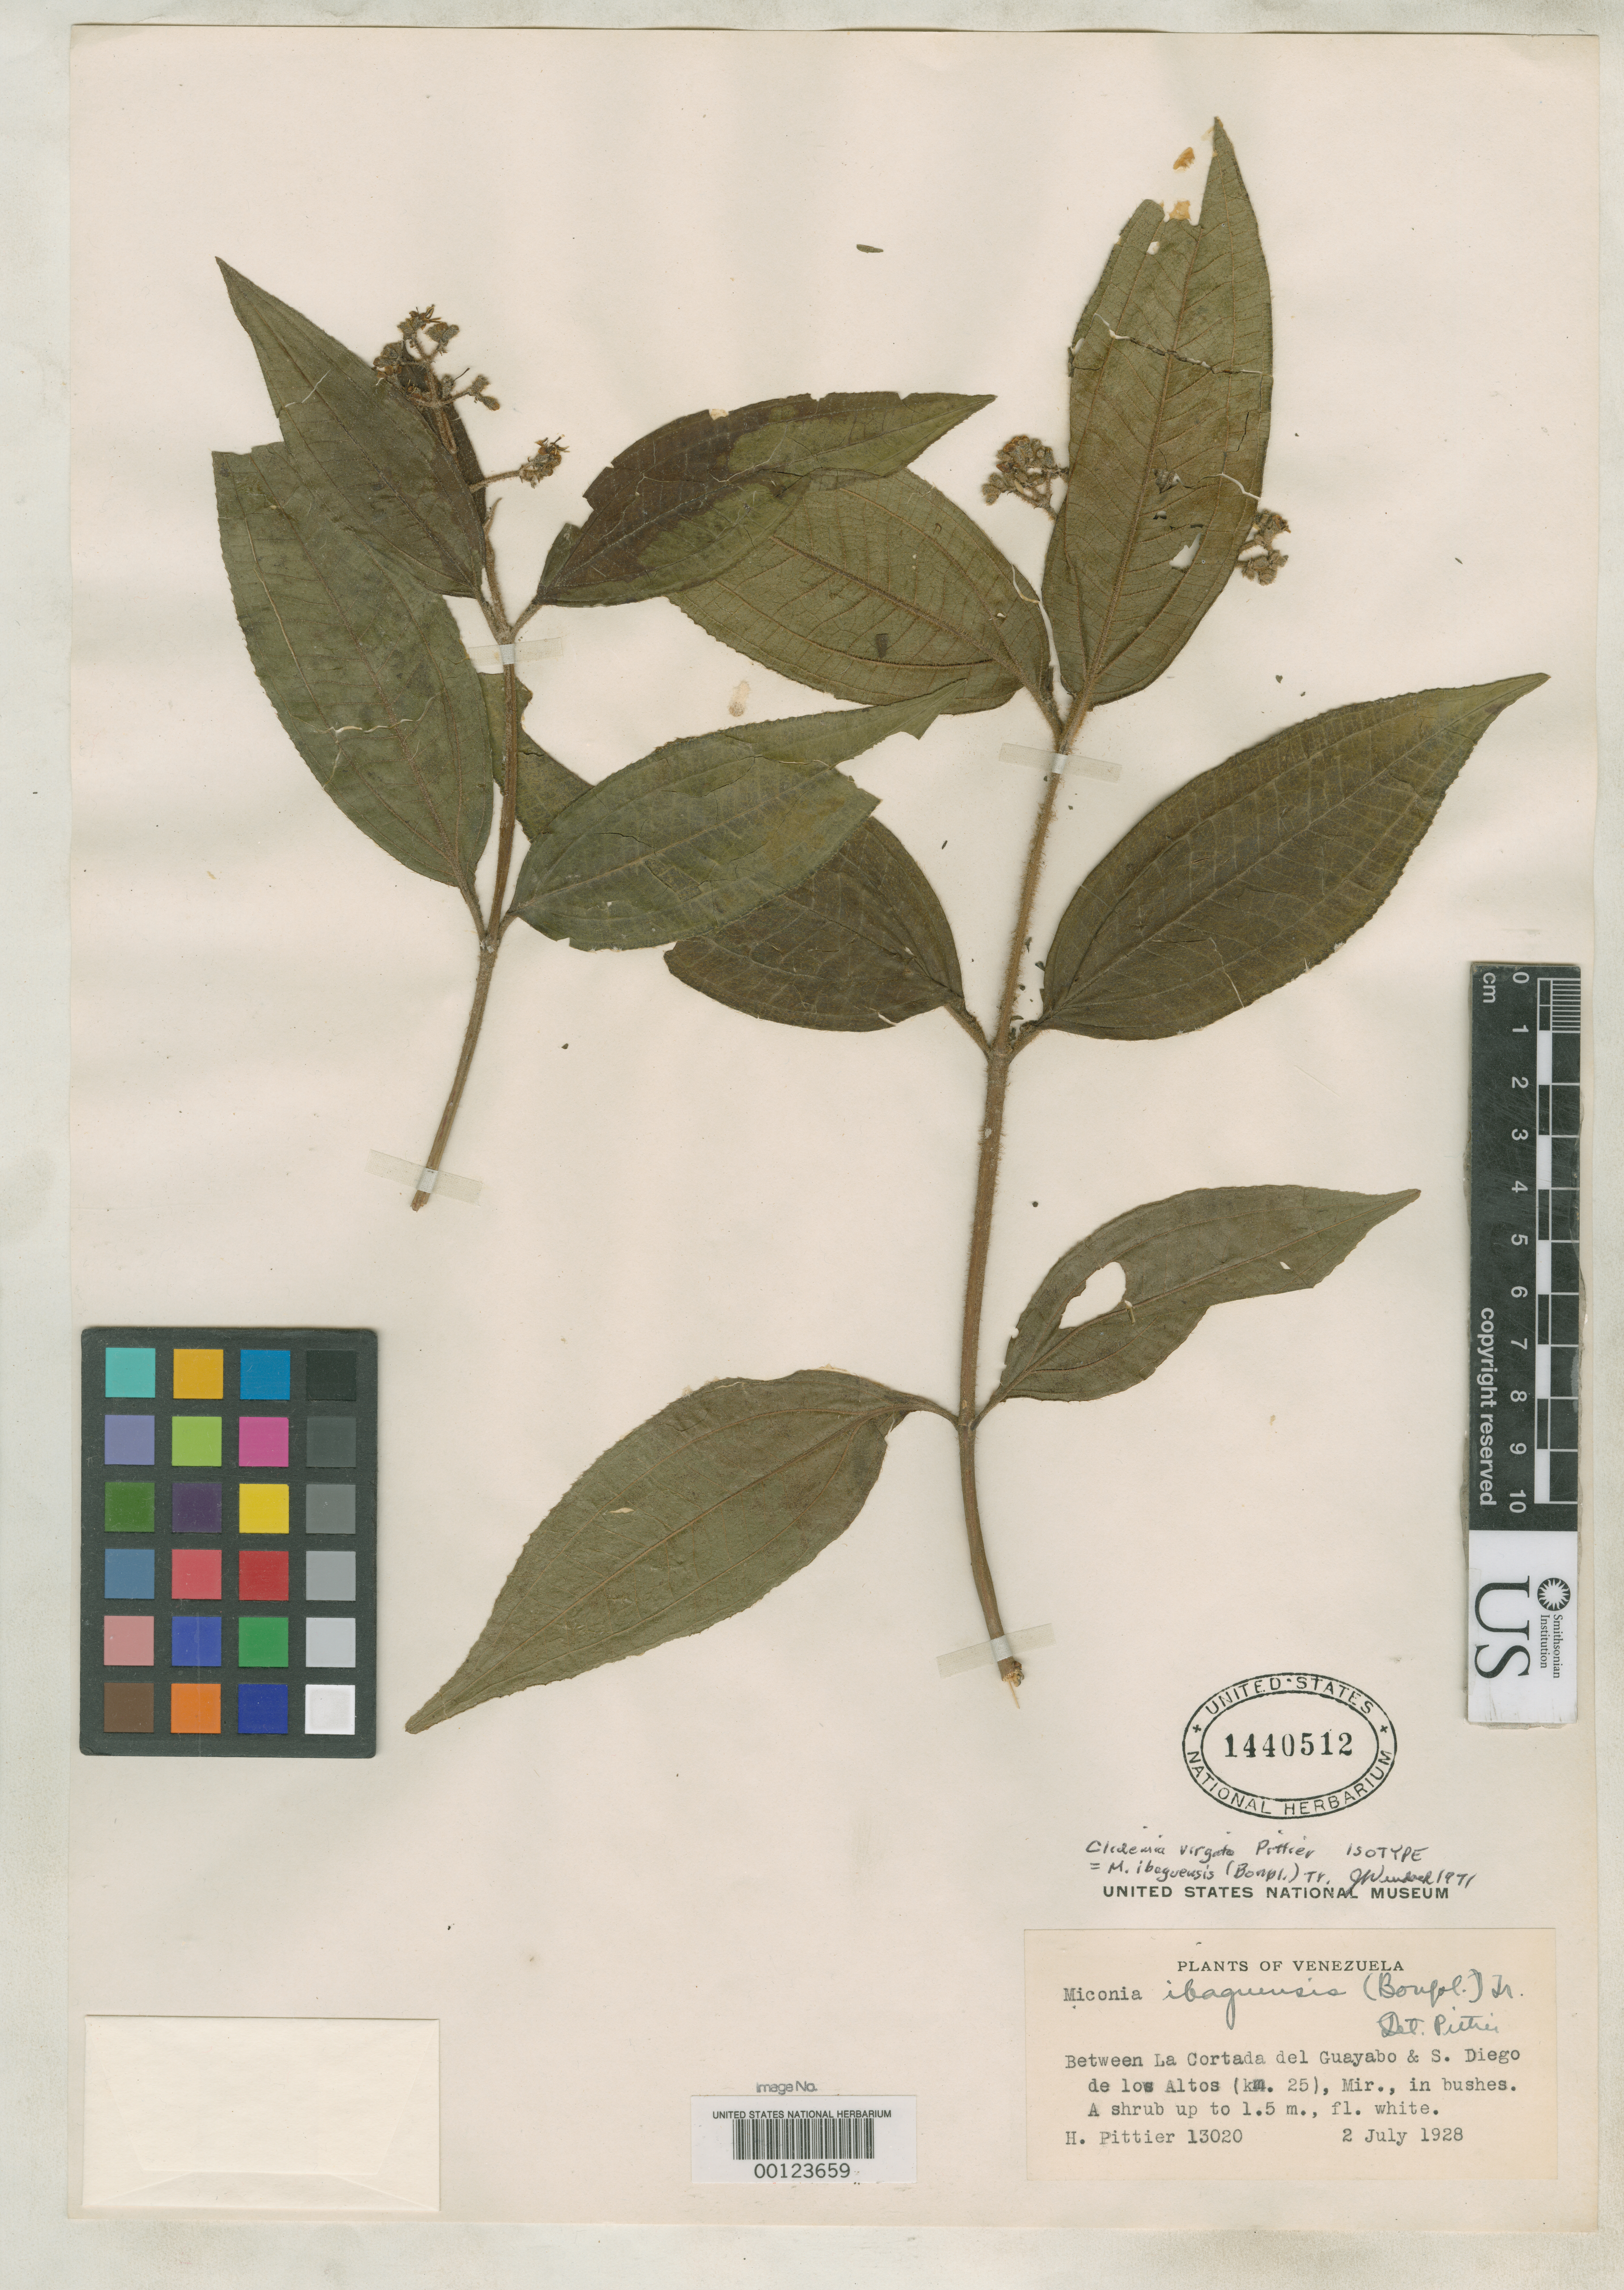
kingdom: Plantae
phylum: Tracheophyta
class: Magnoliopsida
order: Myrtales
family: Melastomataceae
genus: Clidemia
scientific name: Clidemia virgata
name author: Pittier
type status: Isotype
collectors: H. F. Pittier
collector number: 13020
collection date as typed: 02 Jul 1928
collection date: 1928-07-02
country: Venezuela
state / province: Miranda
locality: La Cortada del Guayabo and San Diego Delos Altos.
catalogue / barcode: US 1440512